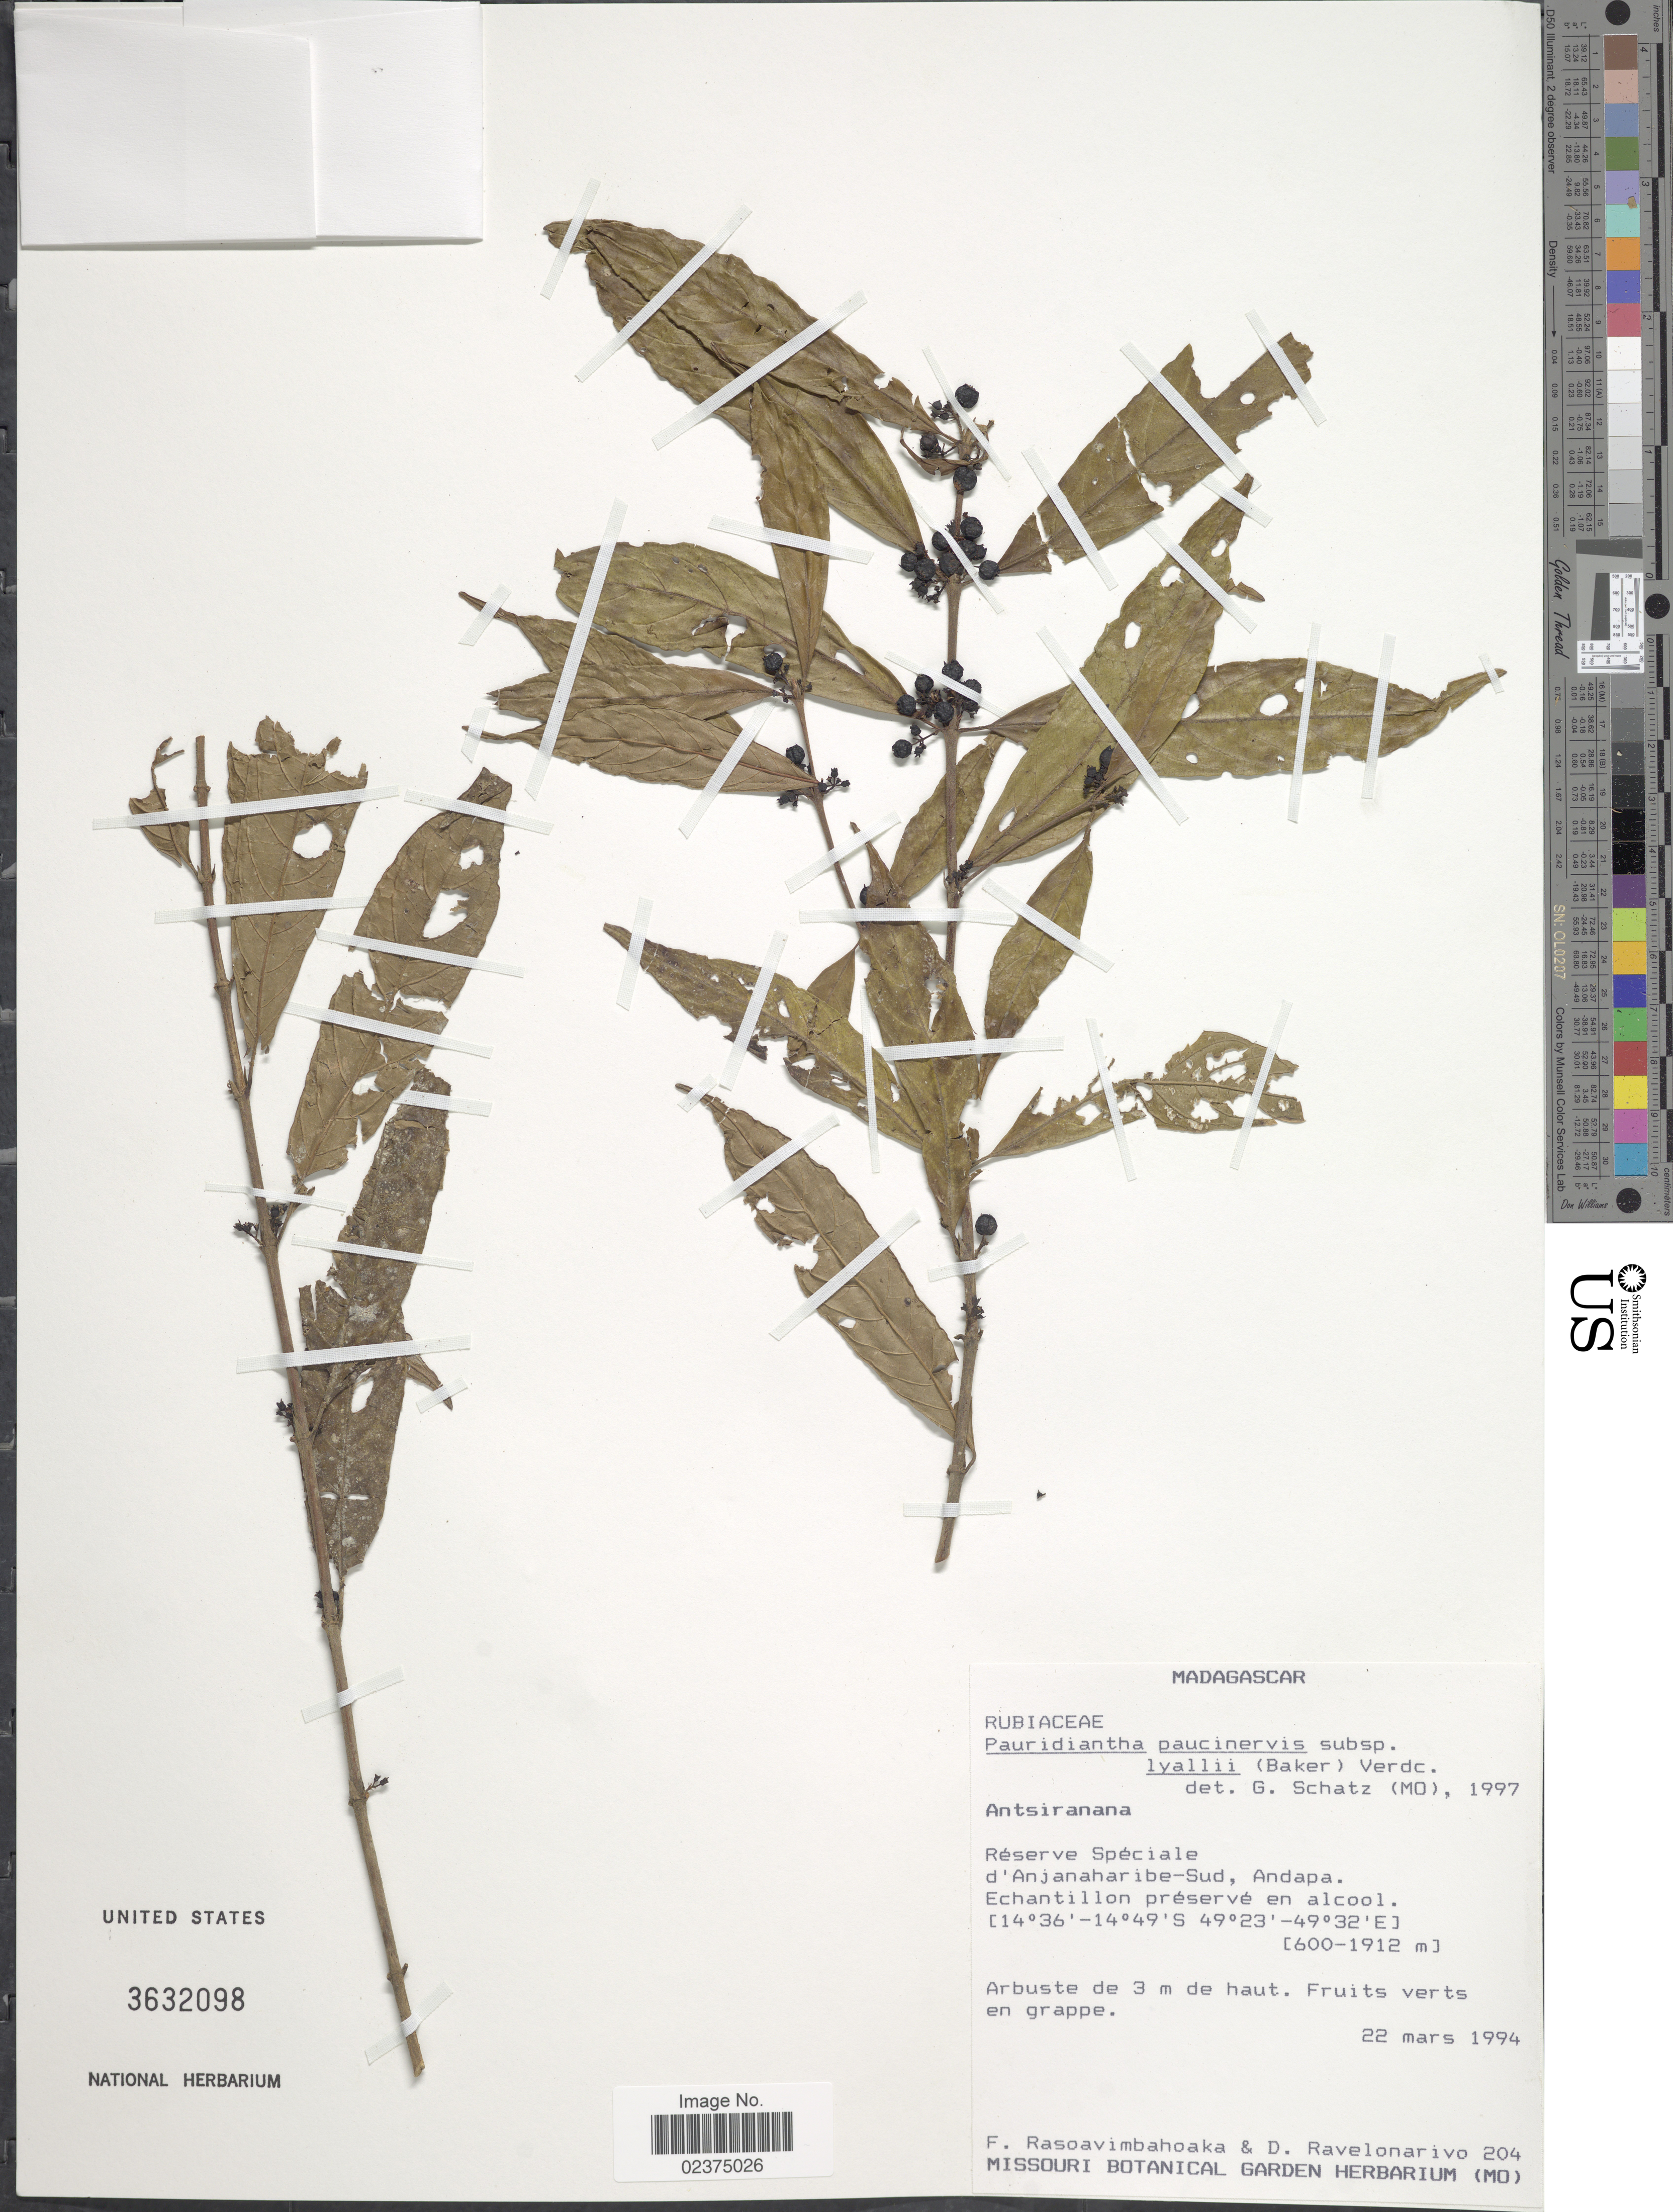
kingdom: Plantae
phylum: Tracheophyta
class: Magnoliopsida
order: Gentianales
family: Rubiaceae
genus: Pauridiantha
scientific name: Pauridiantha paucinervis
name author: (Hiern) Bremek.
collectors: F. Rasoavimbahoaka & D. Ravelonarivo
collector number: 204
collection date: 1994-03-22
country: Madagascar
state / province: Sava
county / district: Andapa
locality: Reserve Speciale, d'Anjanaharibe-Sud, Andapa, Echantillon preserve en alcool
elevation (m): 600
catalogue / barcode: US 3632098